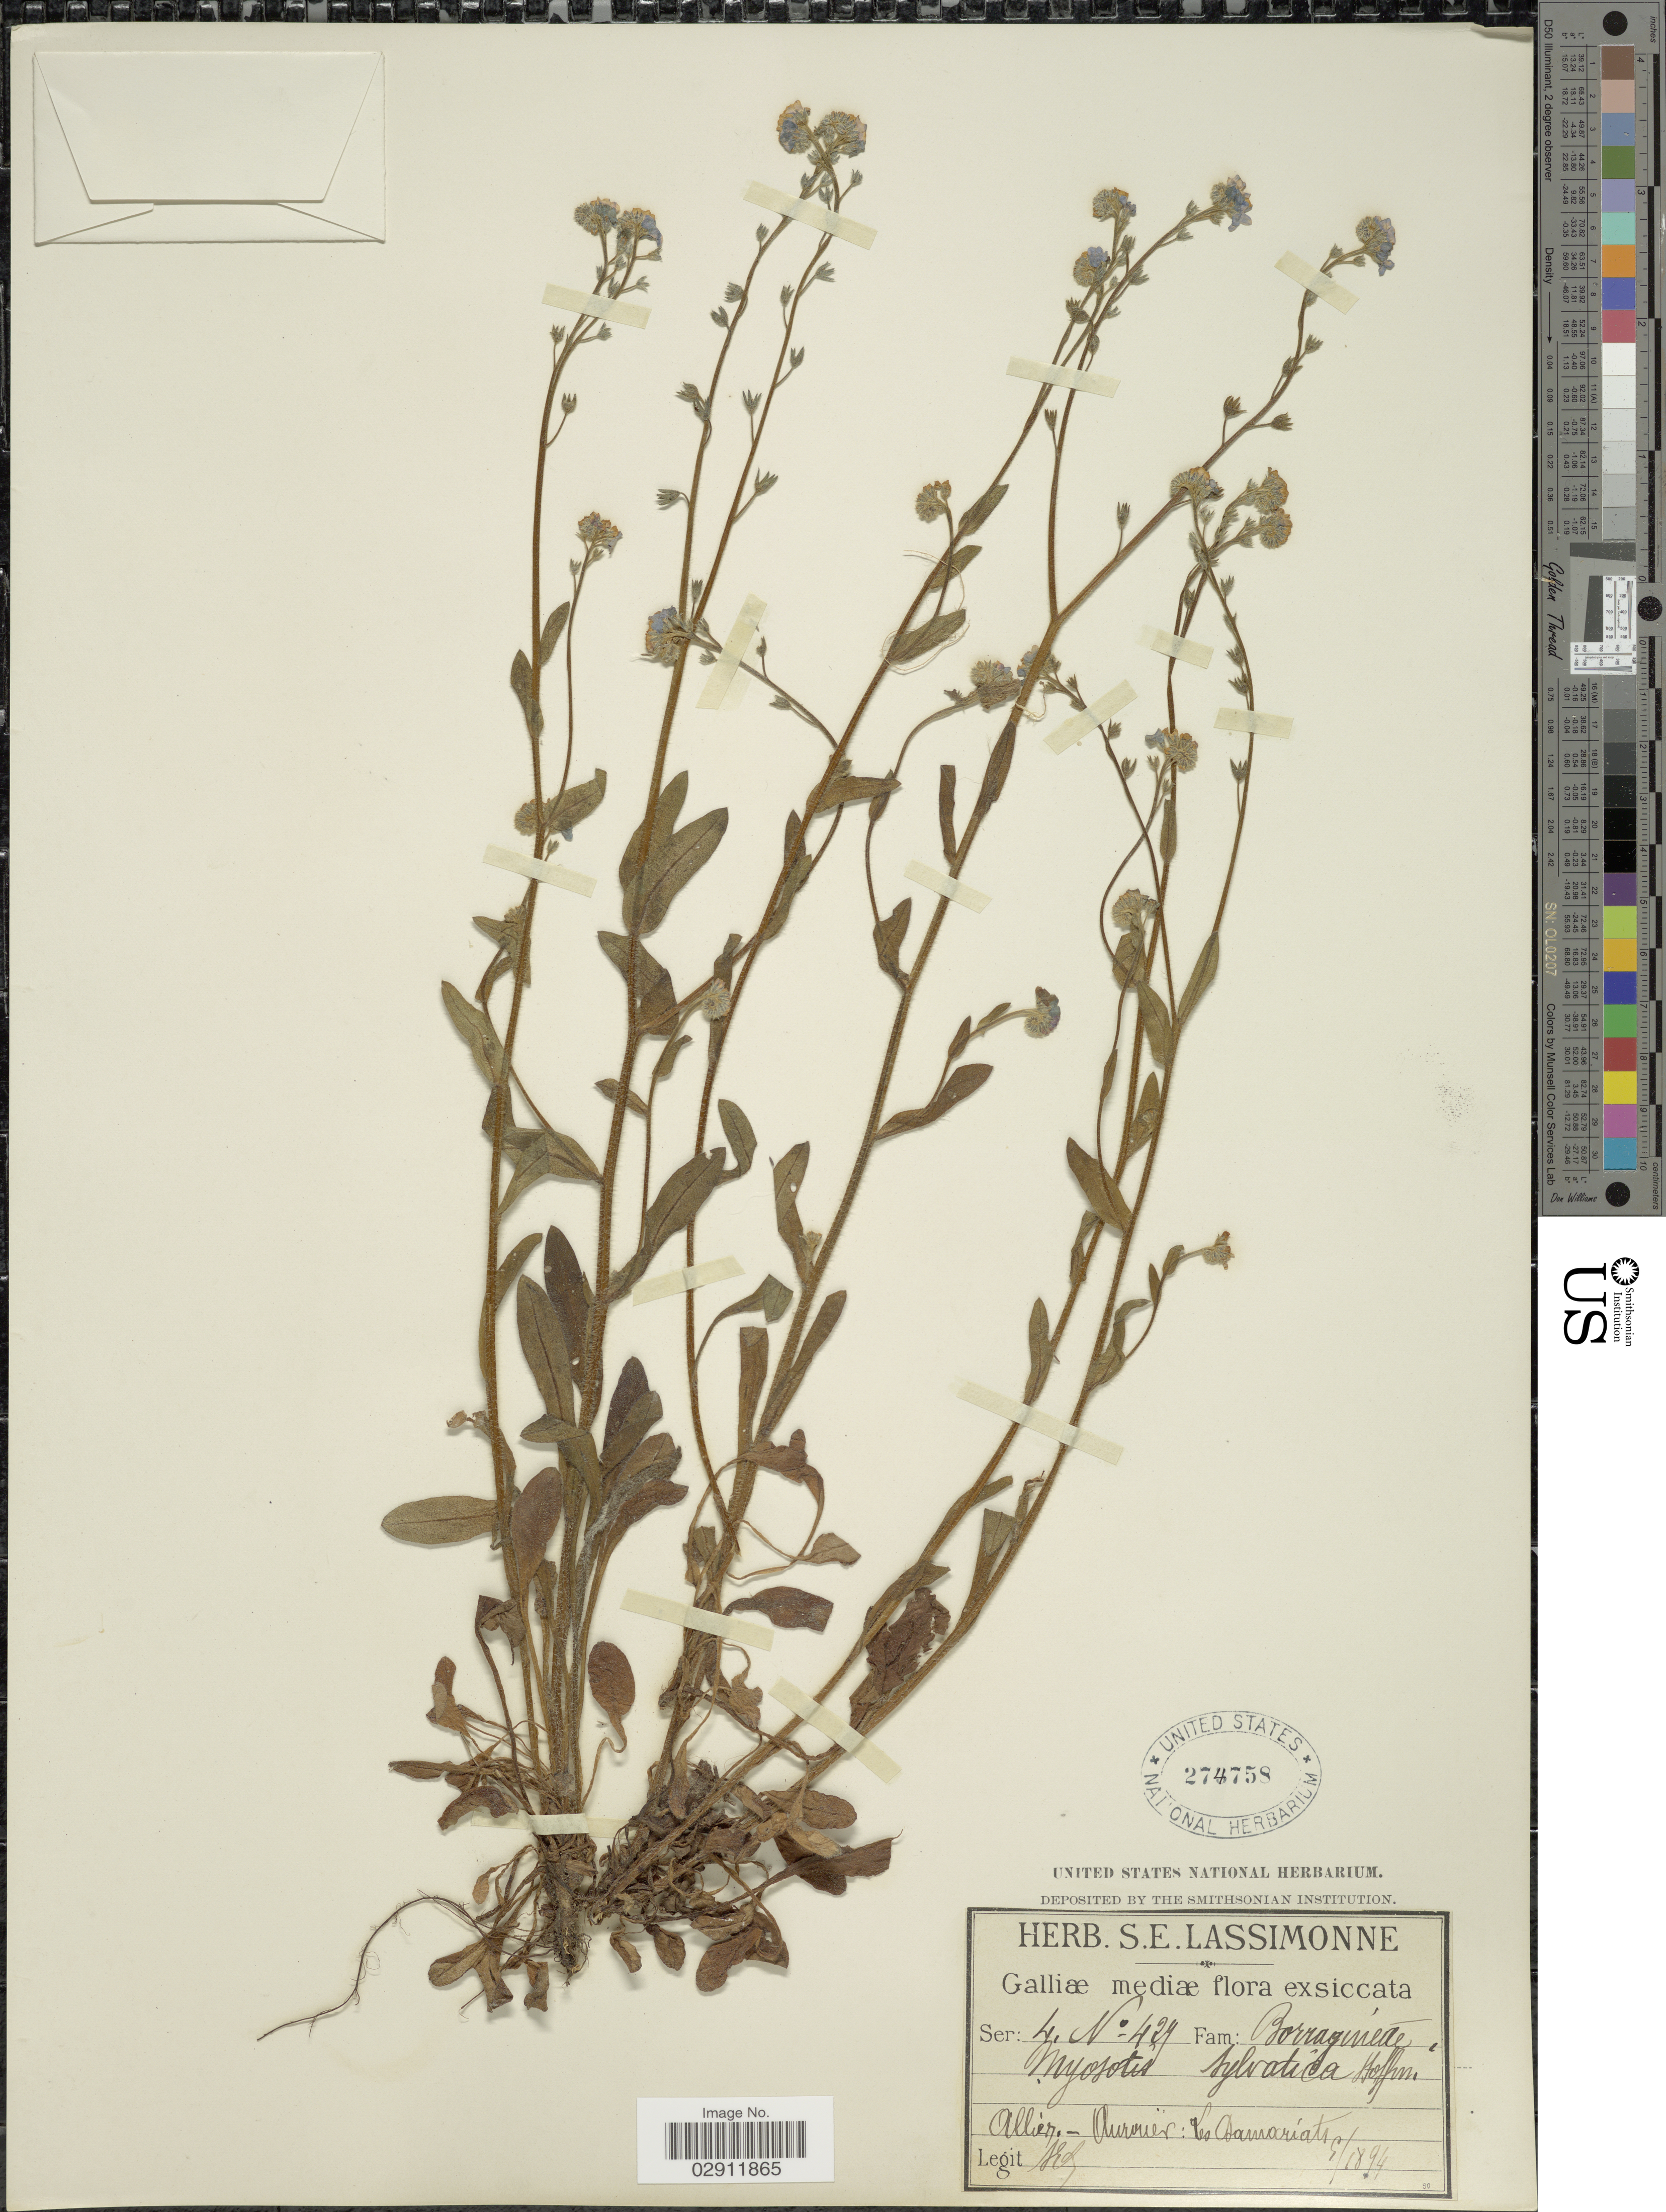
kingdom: Plantae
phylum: Tracheophyta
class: Magnoliopsida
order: Boraginales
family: Boraginaceae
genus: Myosotis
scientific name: Myosotis sylvatica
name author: Ehrh. ex Hoffm.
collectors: S. Lassimonne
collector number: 429*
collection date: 1894-05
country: France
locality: Galliæ mediæ. Allier-Aurouër: Les Damariats.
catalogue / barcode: US 274758